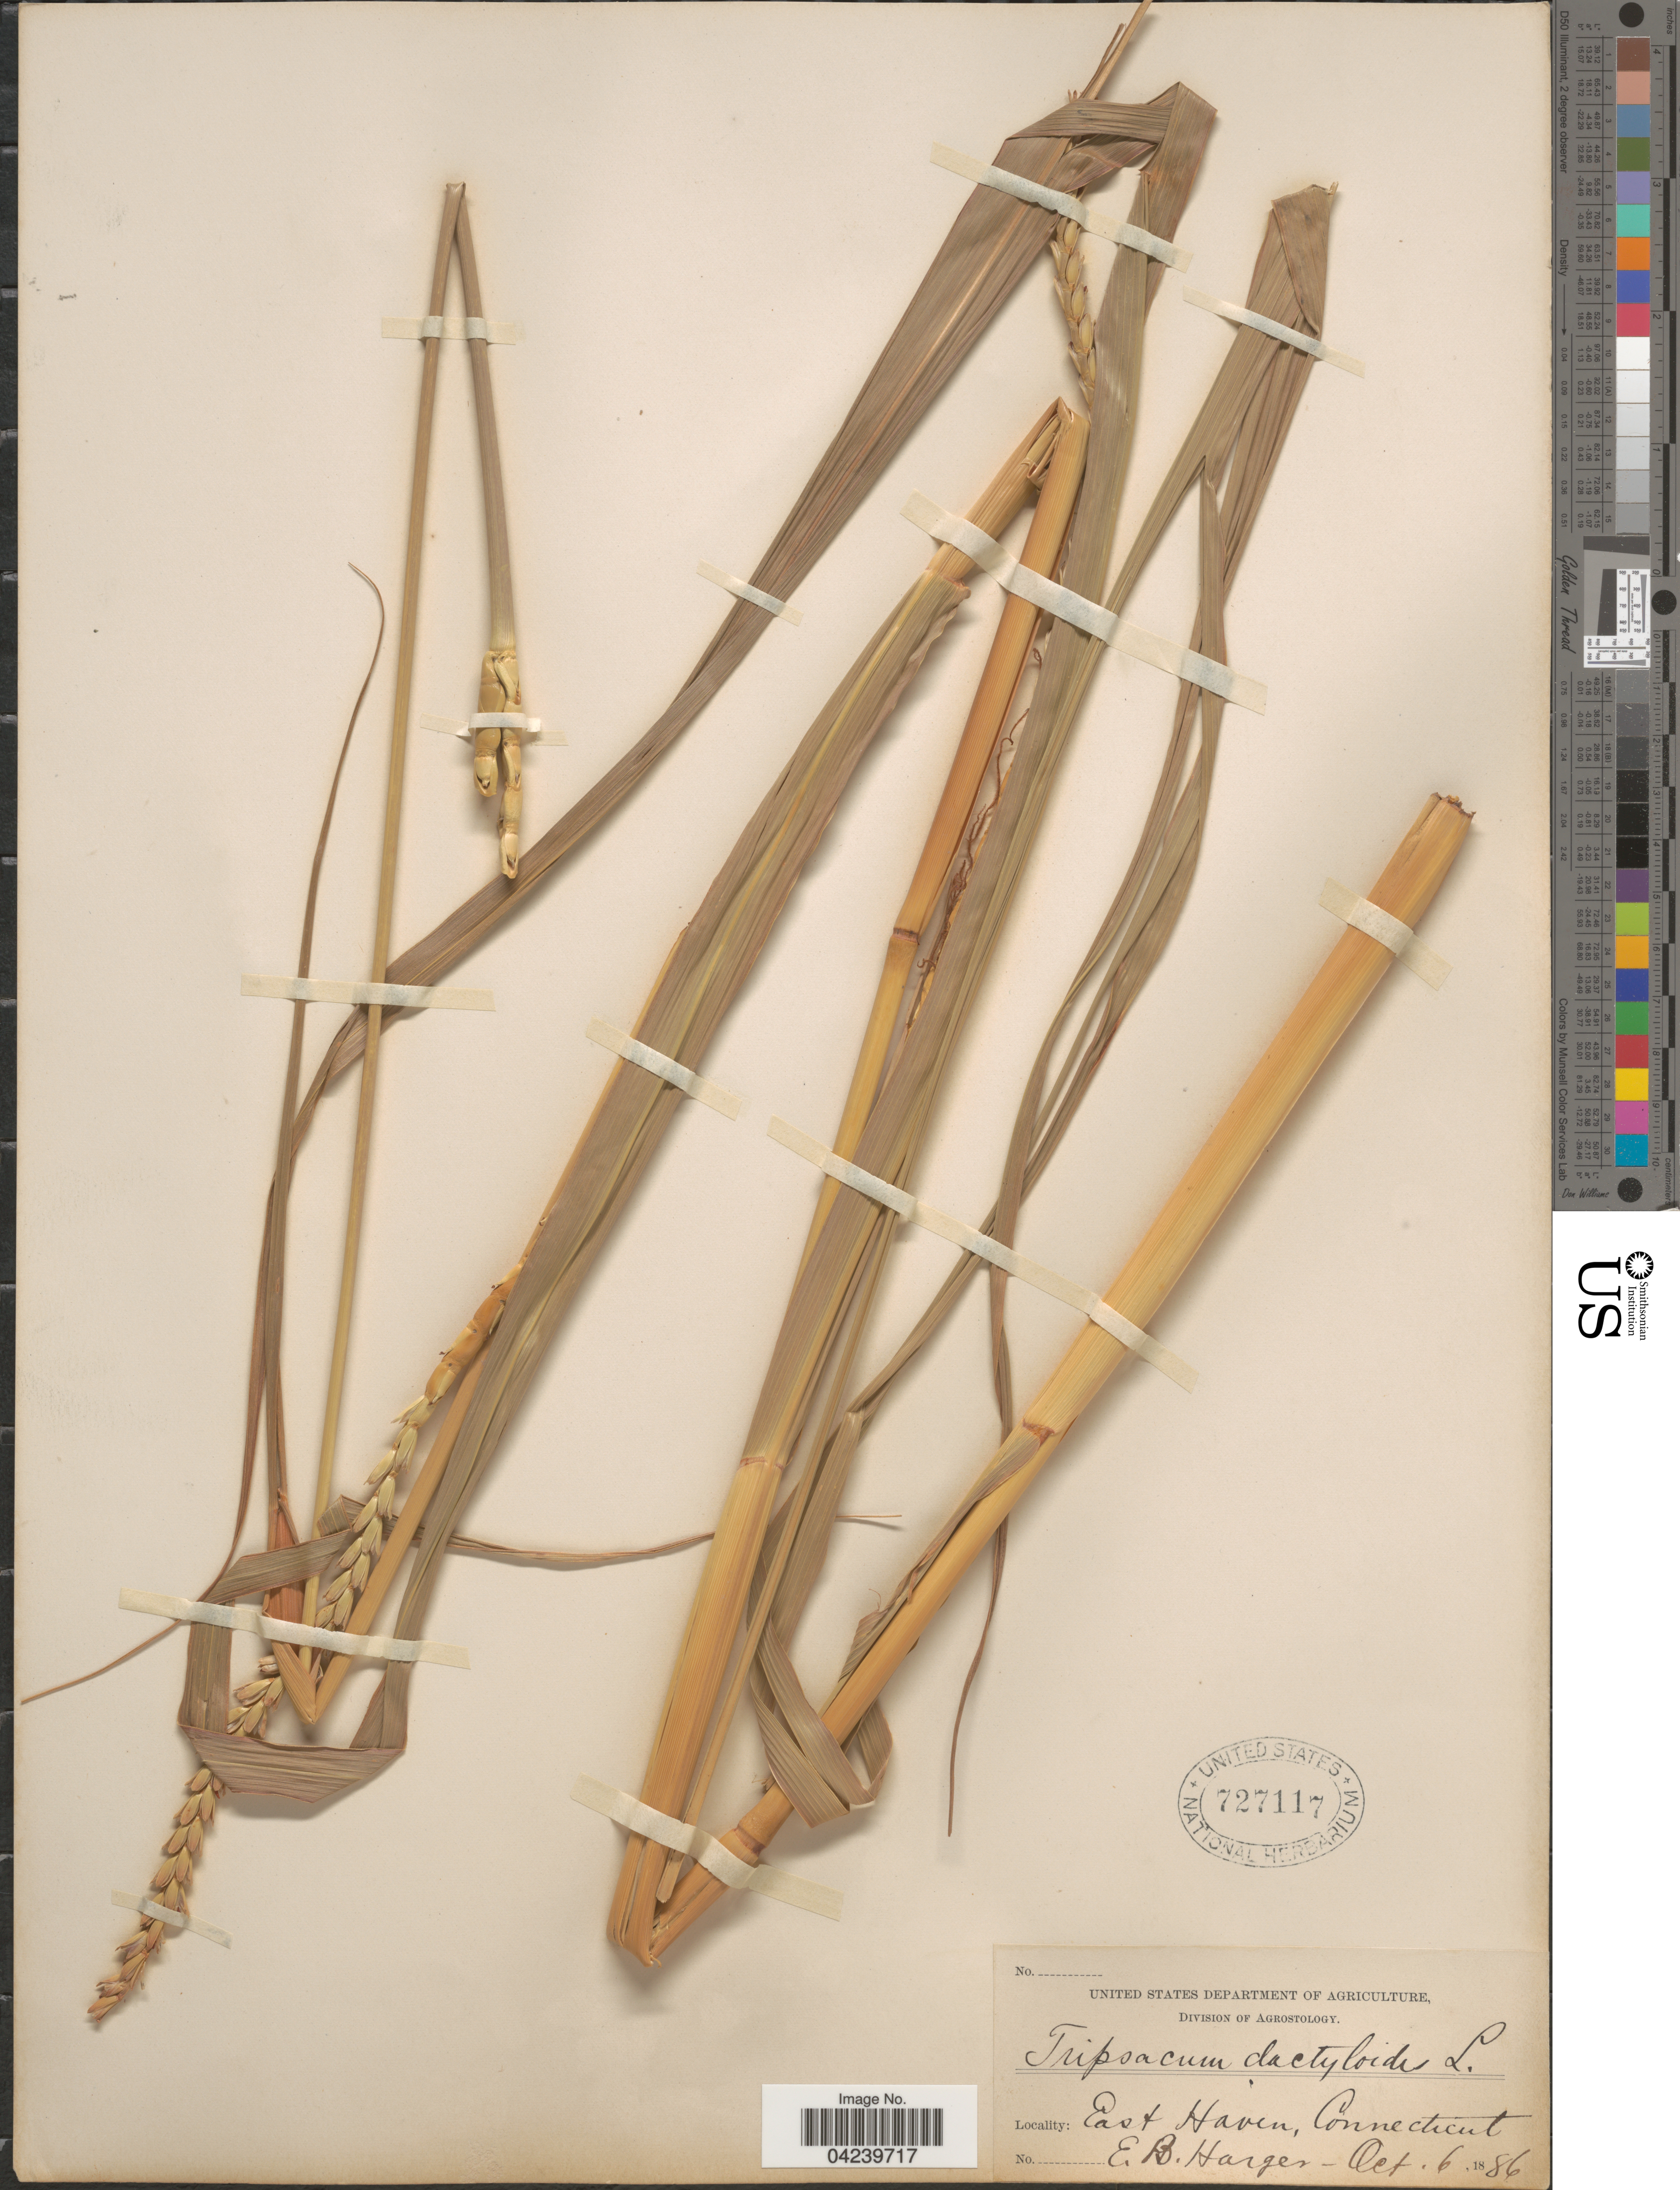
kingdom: Plantae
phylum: Tracheophyta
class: Liliopsida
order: Poales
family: Poaceae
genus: Tripsacum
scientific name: Tripsacum dactyloides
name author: (L.) L.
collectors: E. B. Harger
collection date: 1886-10-06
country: United States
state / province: Connecticut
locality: East Haven.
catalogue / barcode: US 727117